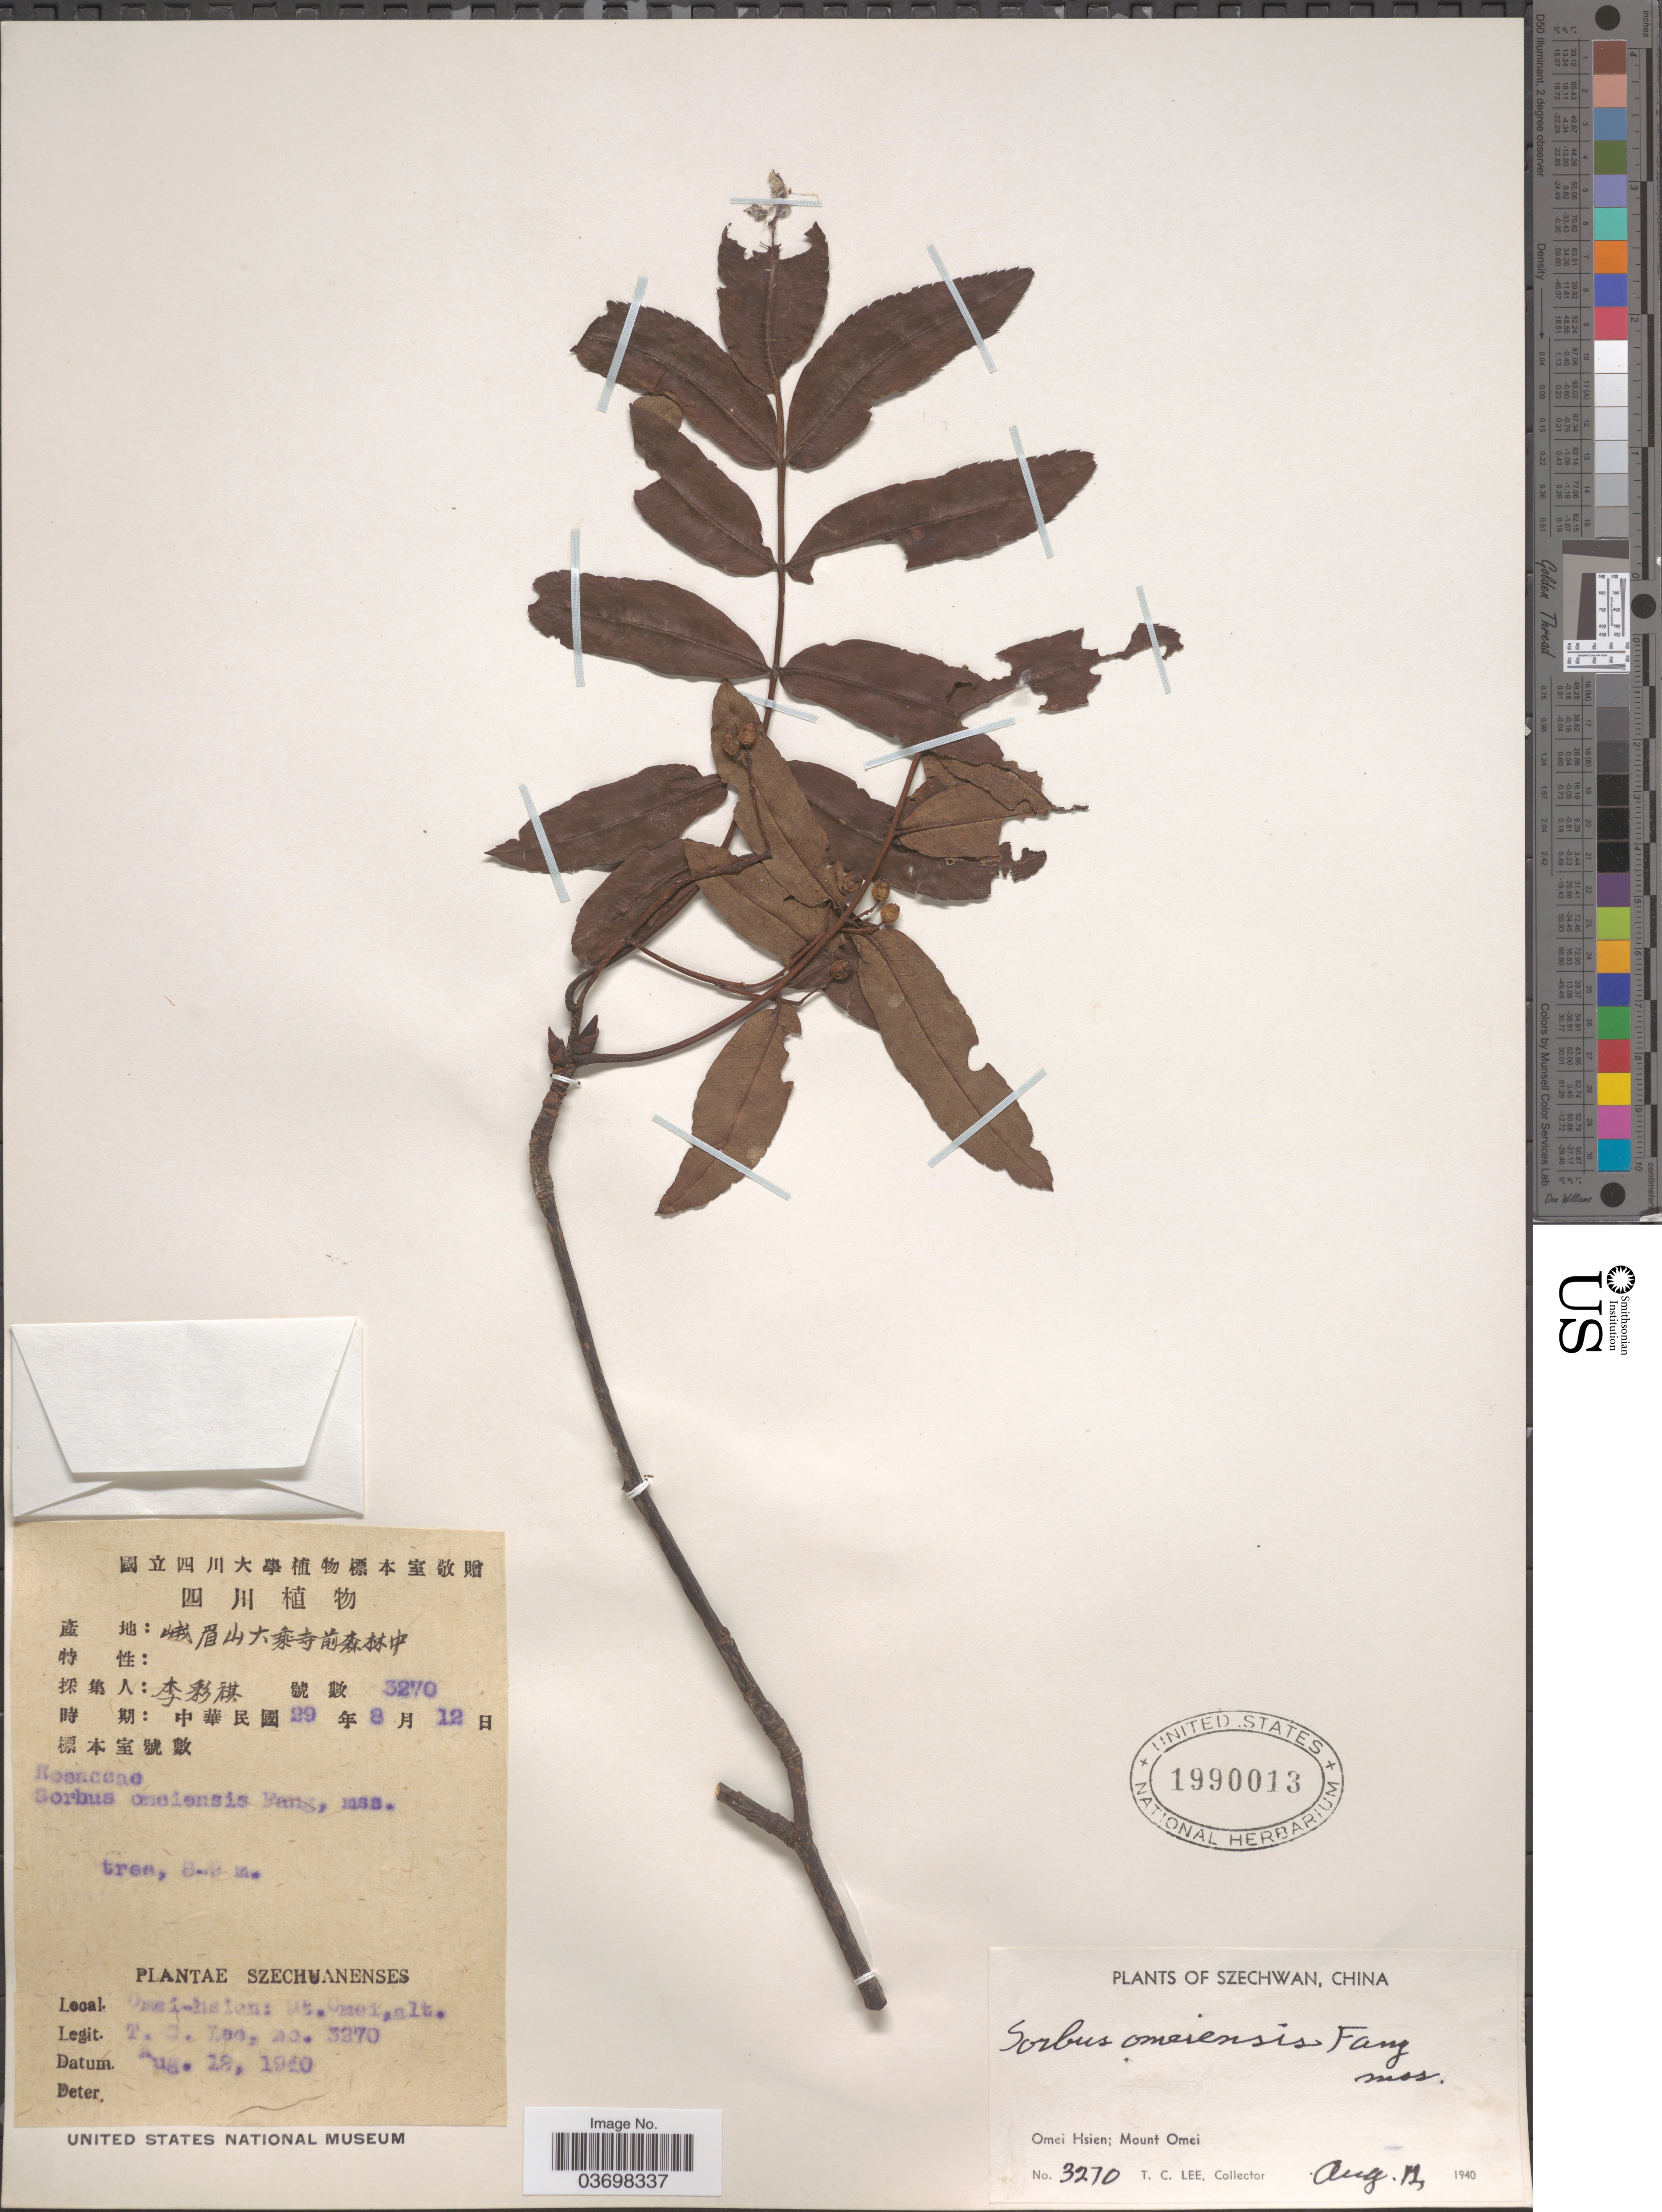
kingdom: Plantae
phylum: Tracheophyta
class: Magnoliopsida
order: Rosales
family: Rosaceae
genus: Sorbus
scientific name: Sorbus omeiensis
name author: Rolfe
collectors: T. Lee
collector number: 3270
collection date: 1940-08-18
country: China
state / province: Sichuan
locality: Szechwan. Omei Hsien; Mount Omei.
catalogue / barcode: US 1990013